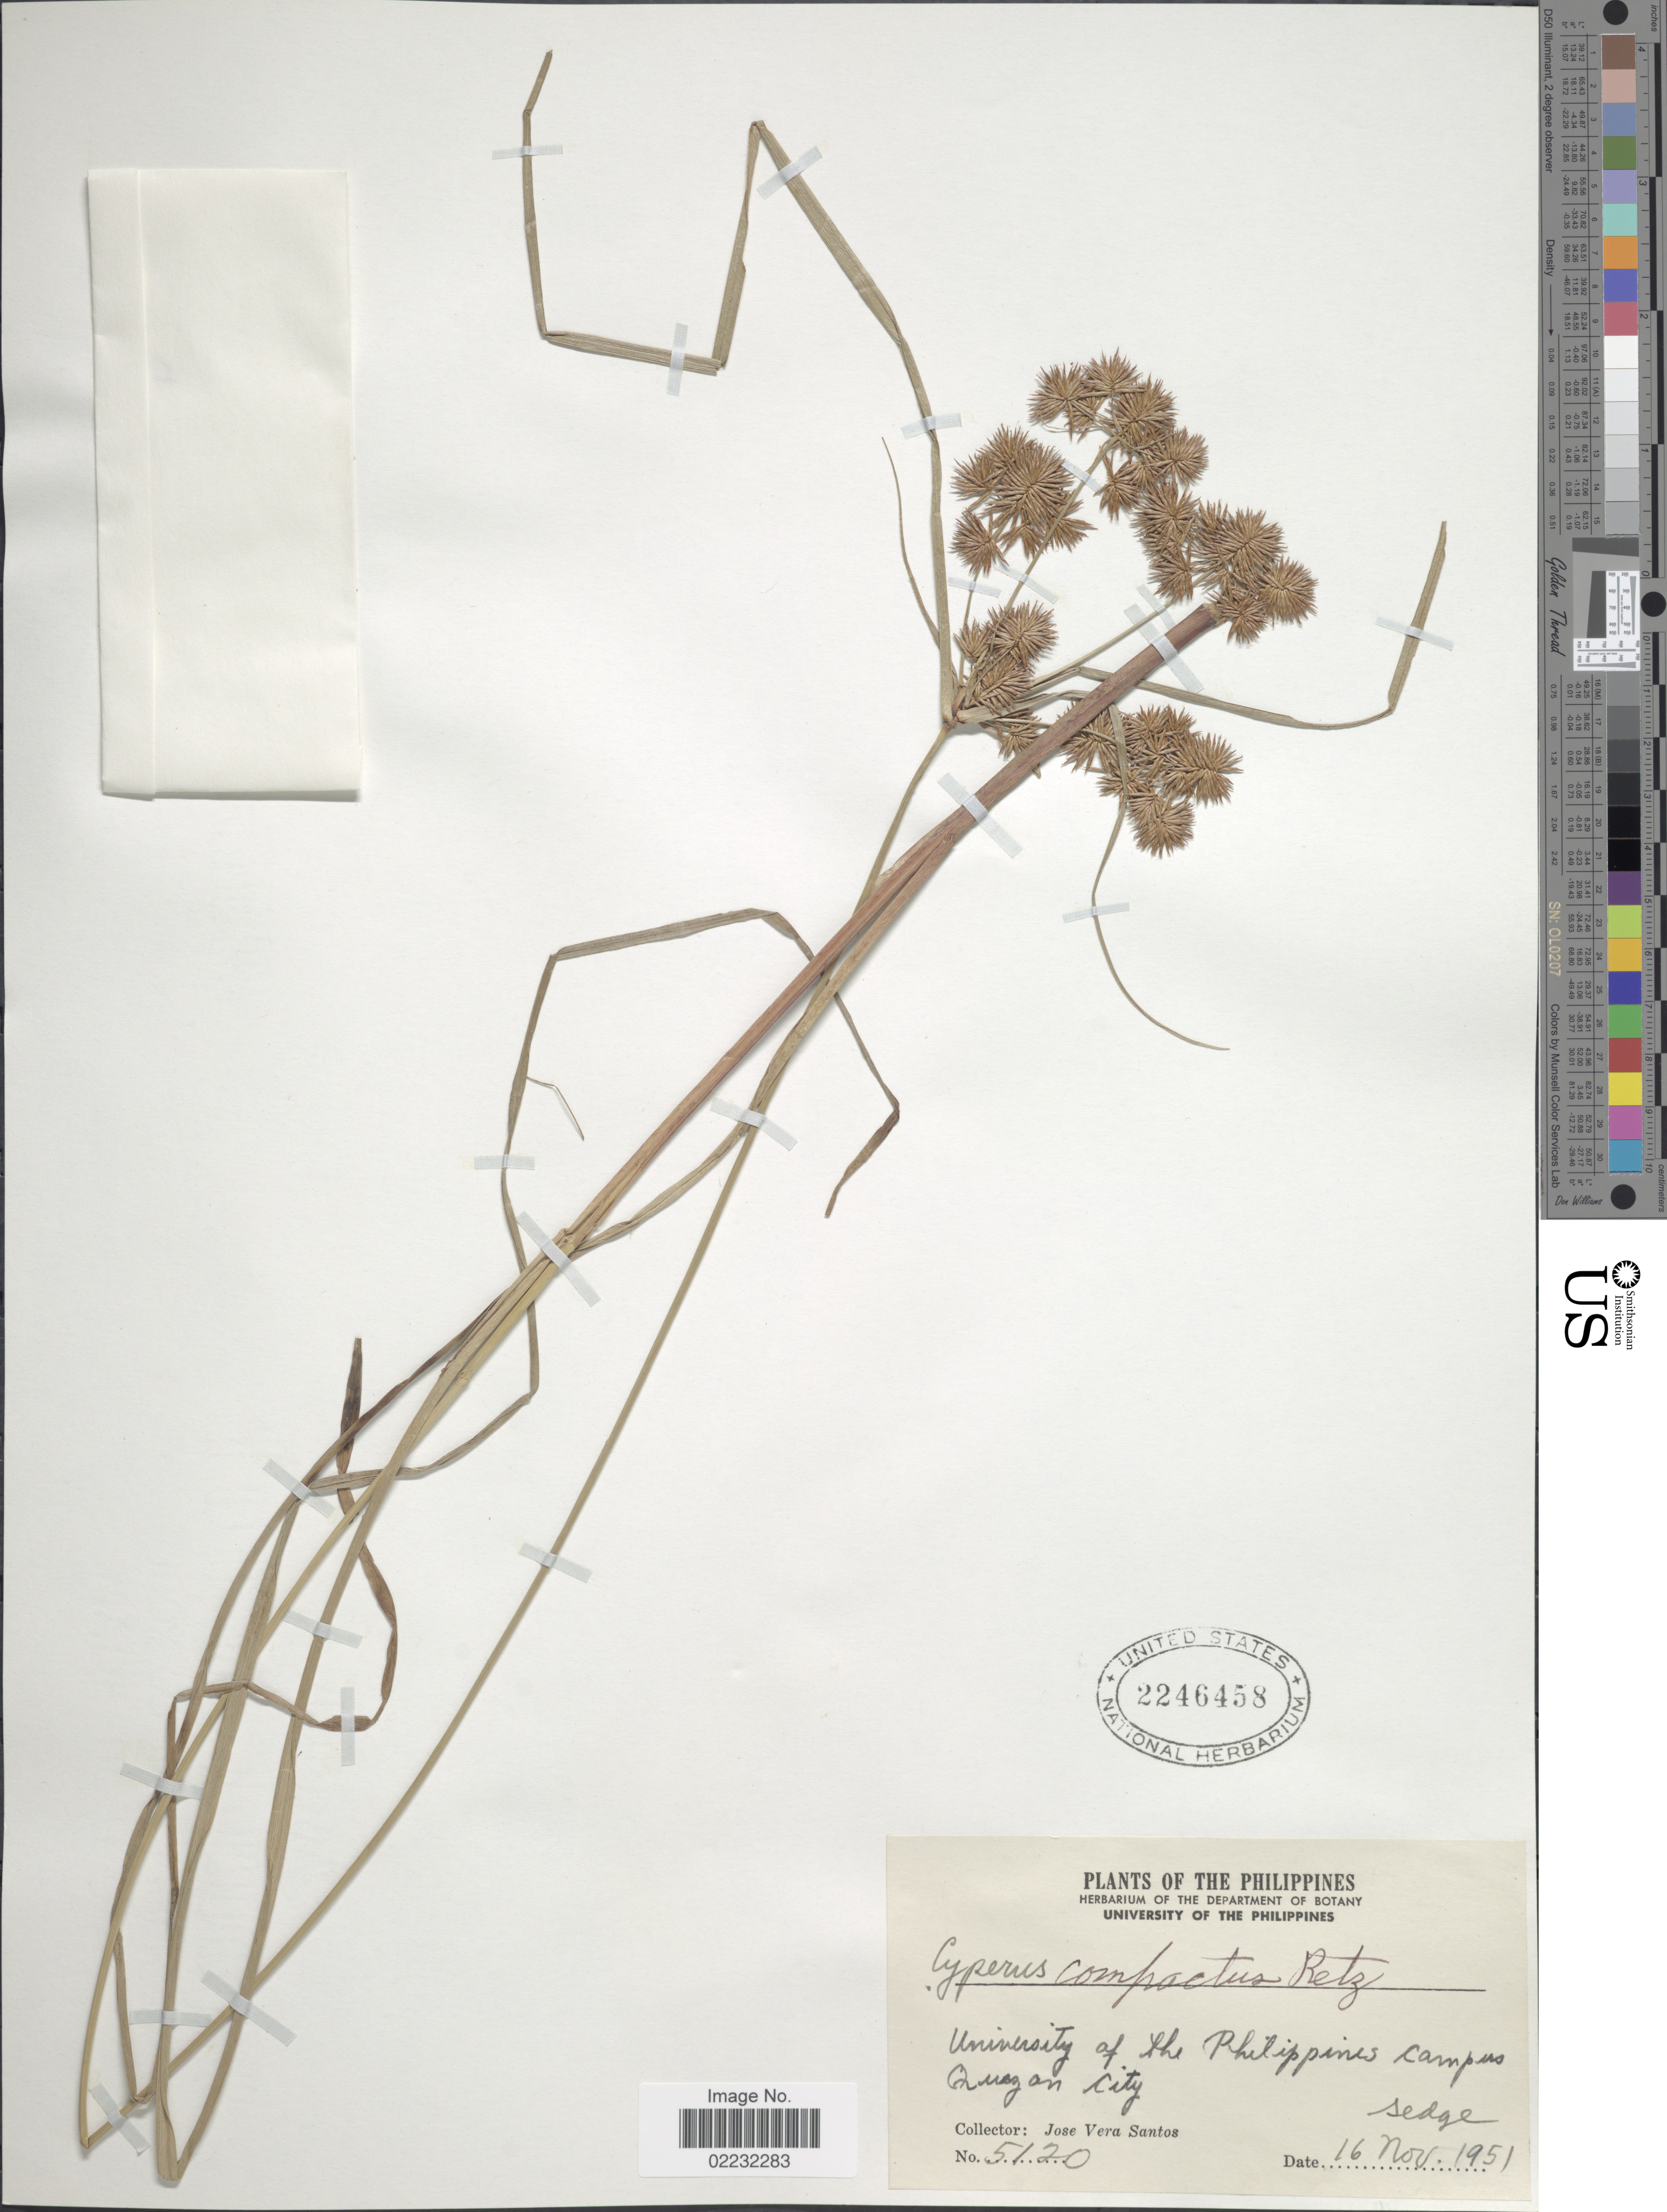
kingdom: Plantae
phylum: Tracheophyta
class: Liliopsida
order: Poales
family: Cyperaceae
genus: Cyperus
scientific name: Cyperus compactus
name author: Retz.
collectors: J. Santos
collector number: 5120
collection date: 1951-11-16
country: Philippines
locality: University of the Philippines campus, Quezon City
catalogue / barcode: US 2246458